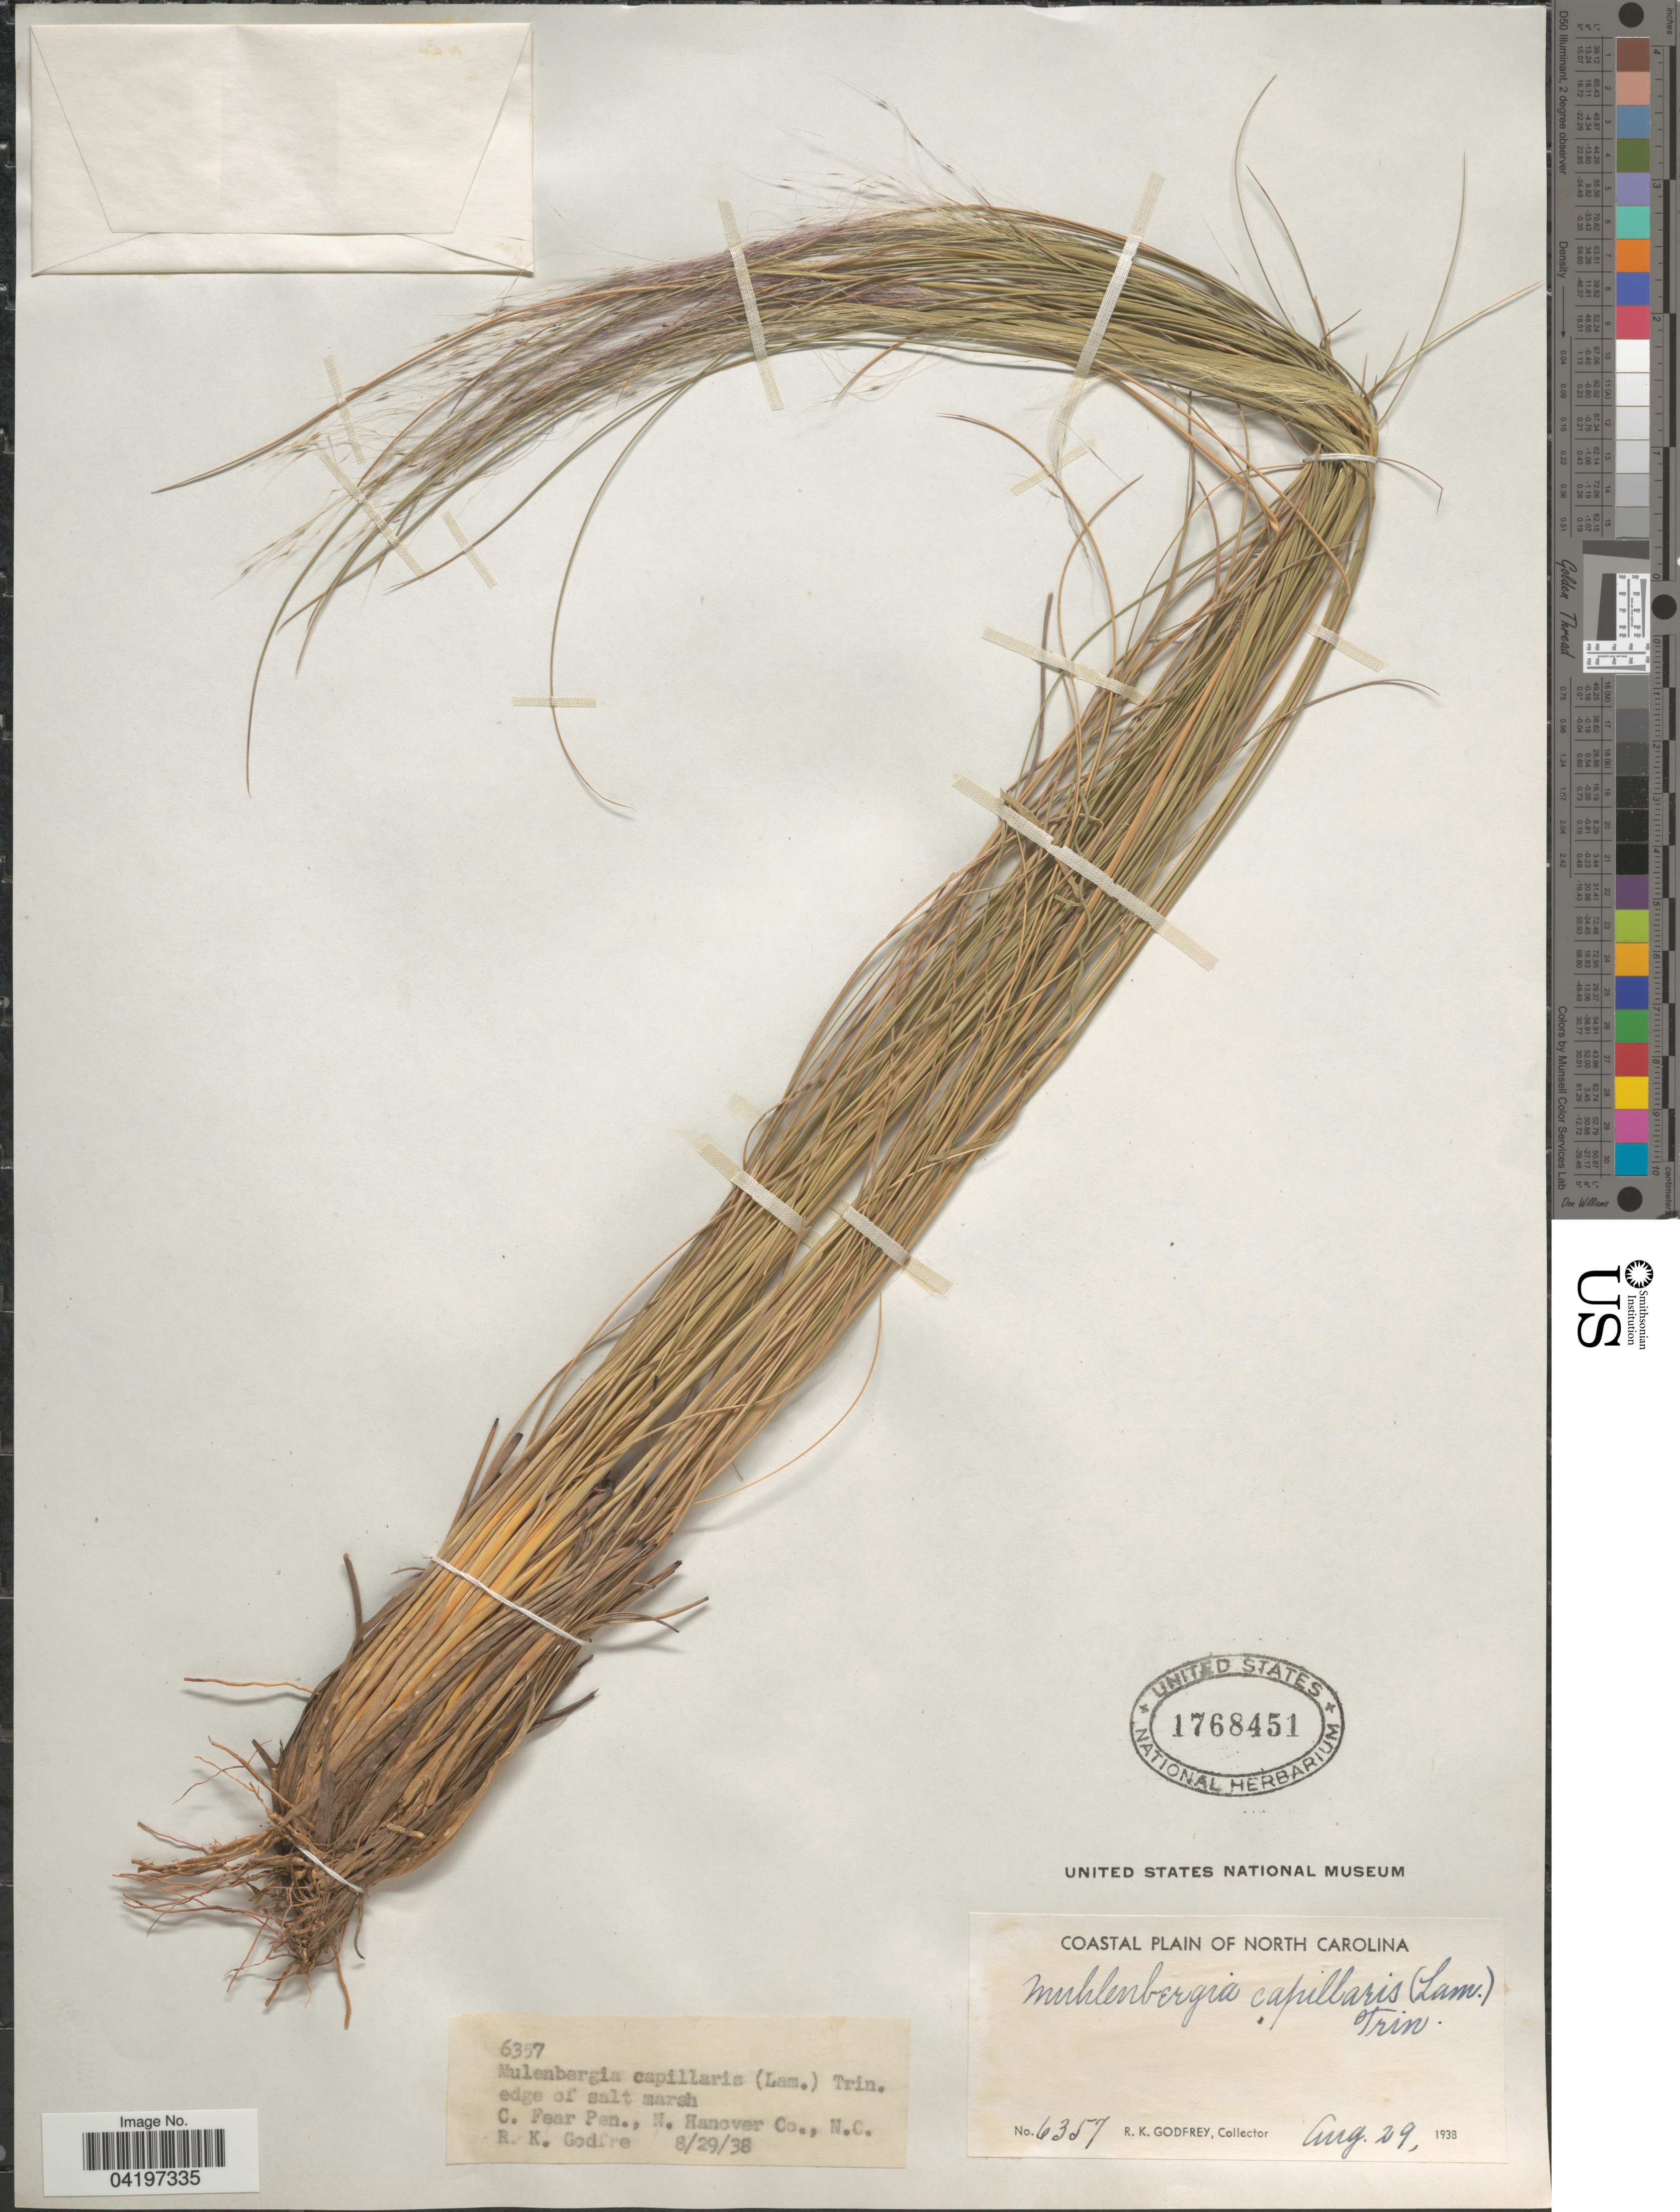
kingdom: Plantae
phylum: Tracheophyta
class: Liliopsida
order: Poales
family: Poaceae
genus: Muhlenbergia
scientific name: Muhlenbergia sericea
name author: (Michx.) P.M. Peterson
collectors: R. K. Godfrey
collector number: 6357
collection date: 1938-08-29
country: United States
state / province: North Carolina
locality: Coastal Plain of North Carolina.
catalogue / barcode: US 1768451